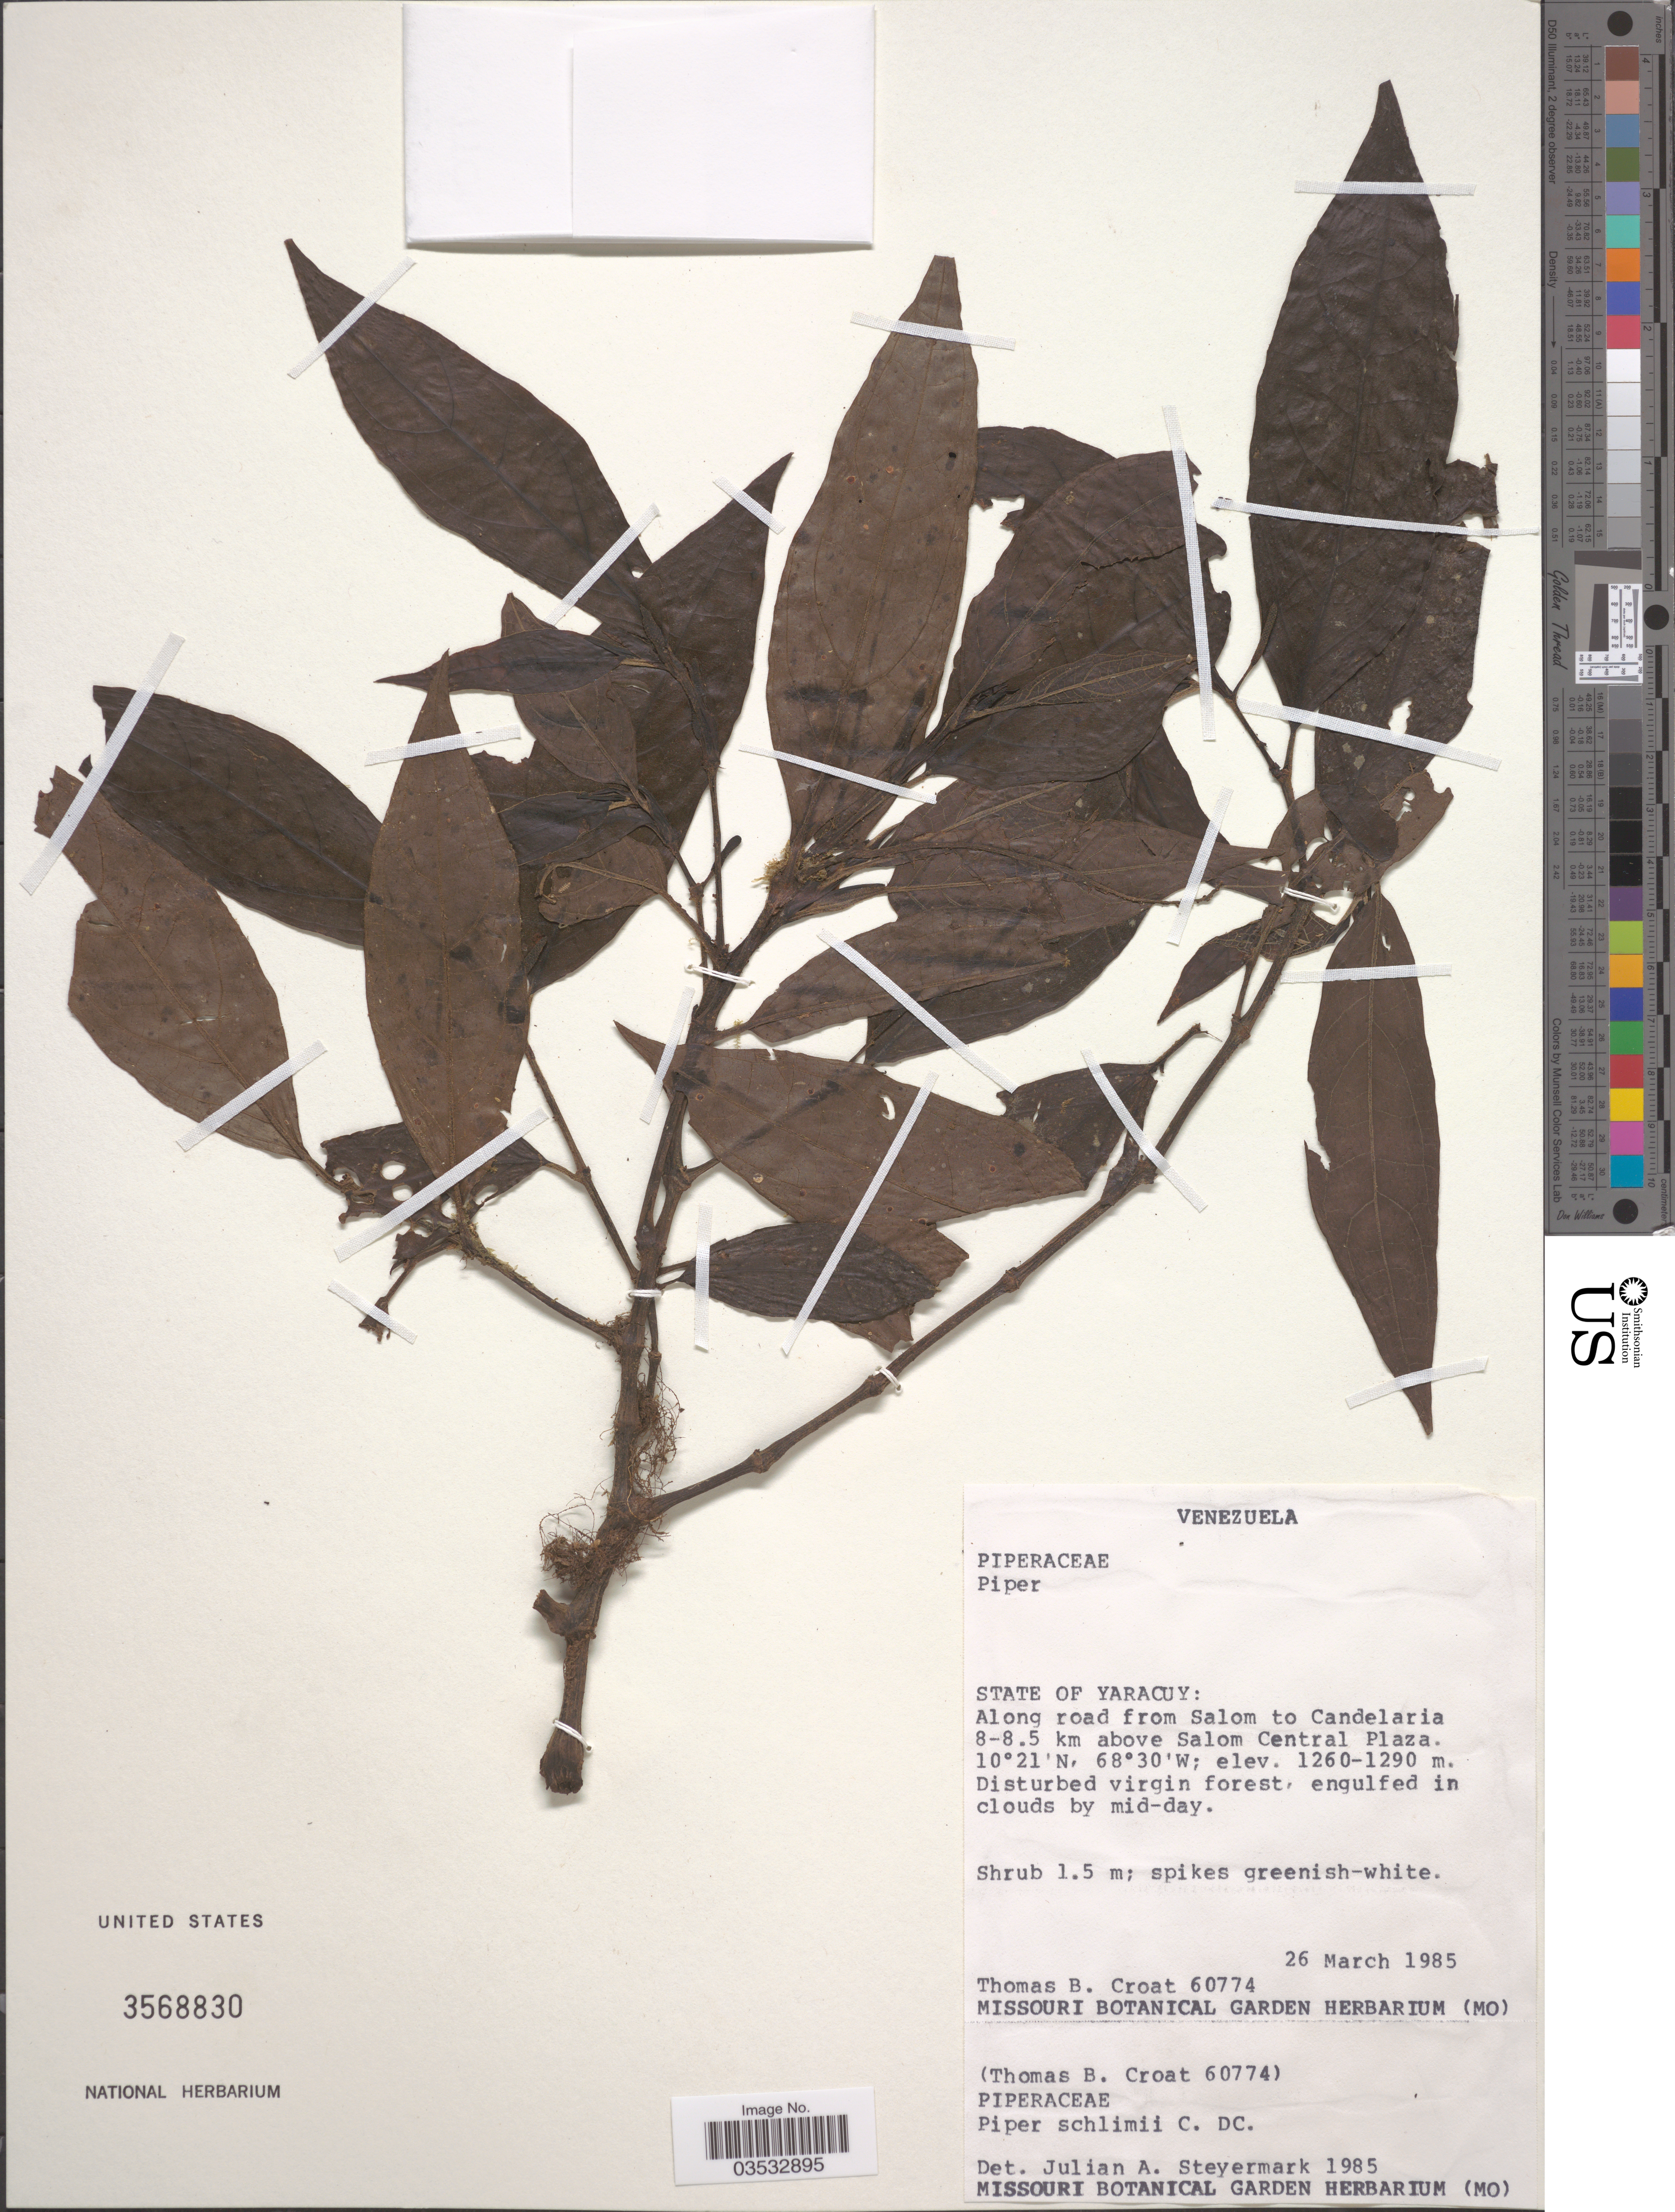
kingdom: Plantae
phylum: Tracheophyta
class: Magnoliopsida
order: Piperales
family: Piperaceae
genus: Piper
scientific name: Piper sp.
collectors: T. B. Croat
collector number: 60774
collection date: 1985-03-26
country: Venezuela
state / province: Yaracuy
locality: Along road from Salom to Candelaria 8-8.5 km above Salom Central Plaza.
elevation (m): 1260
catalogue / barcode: US 3568830